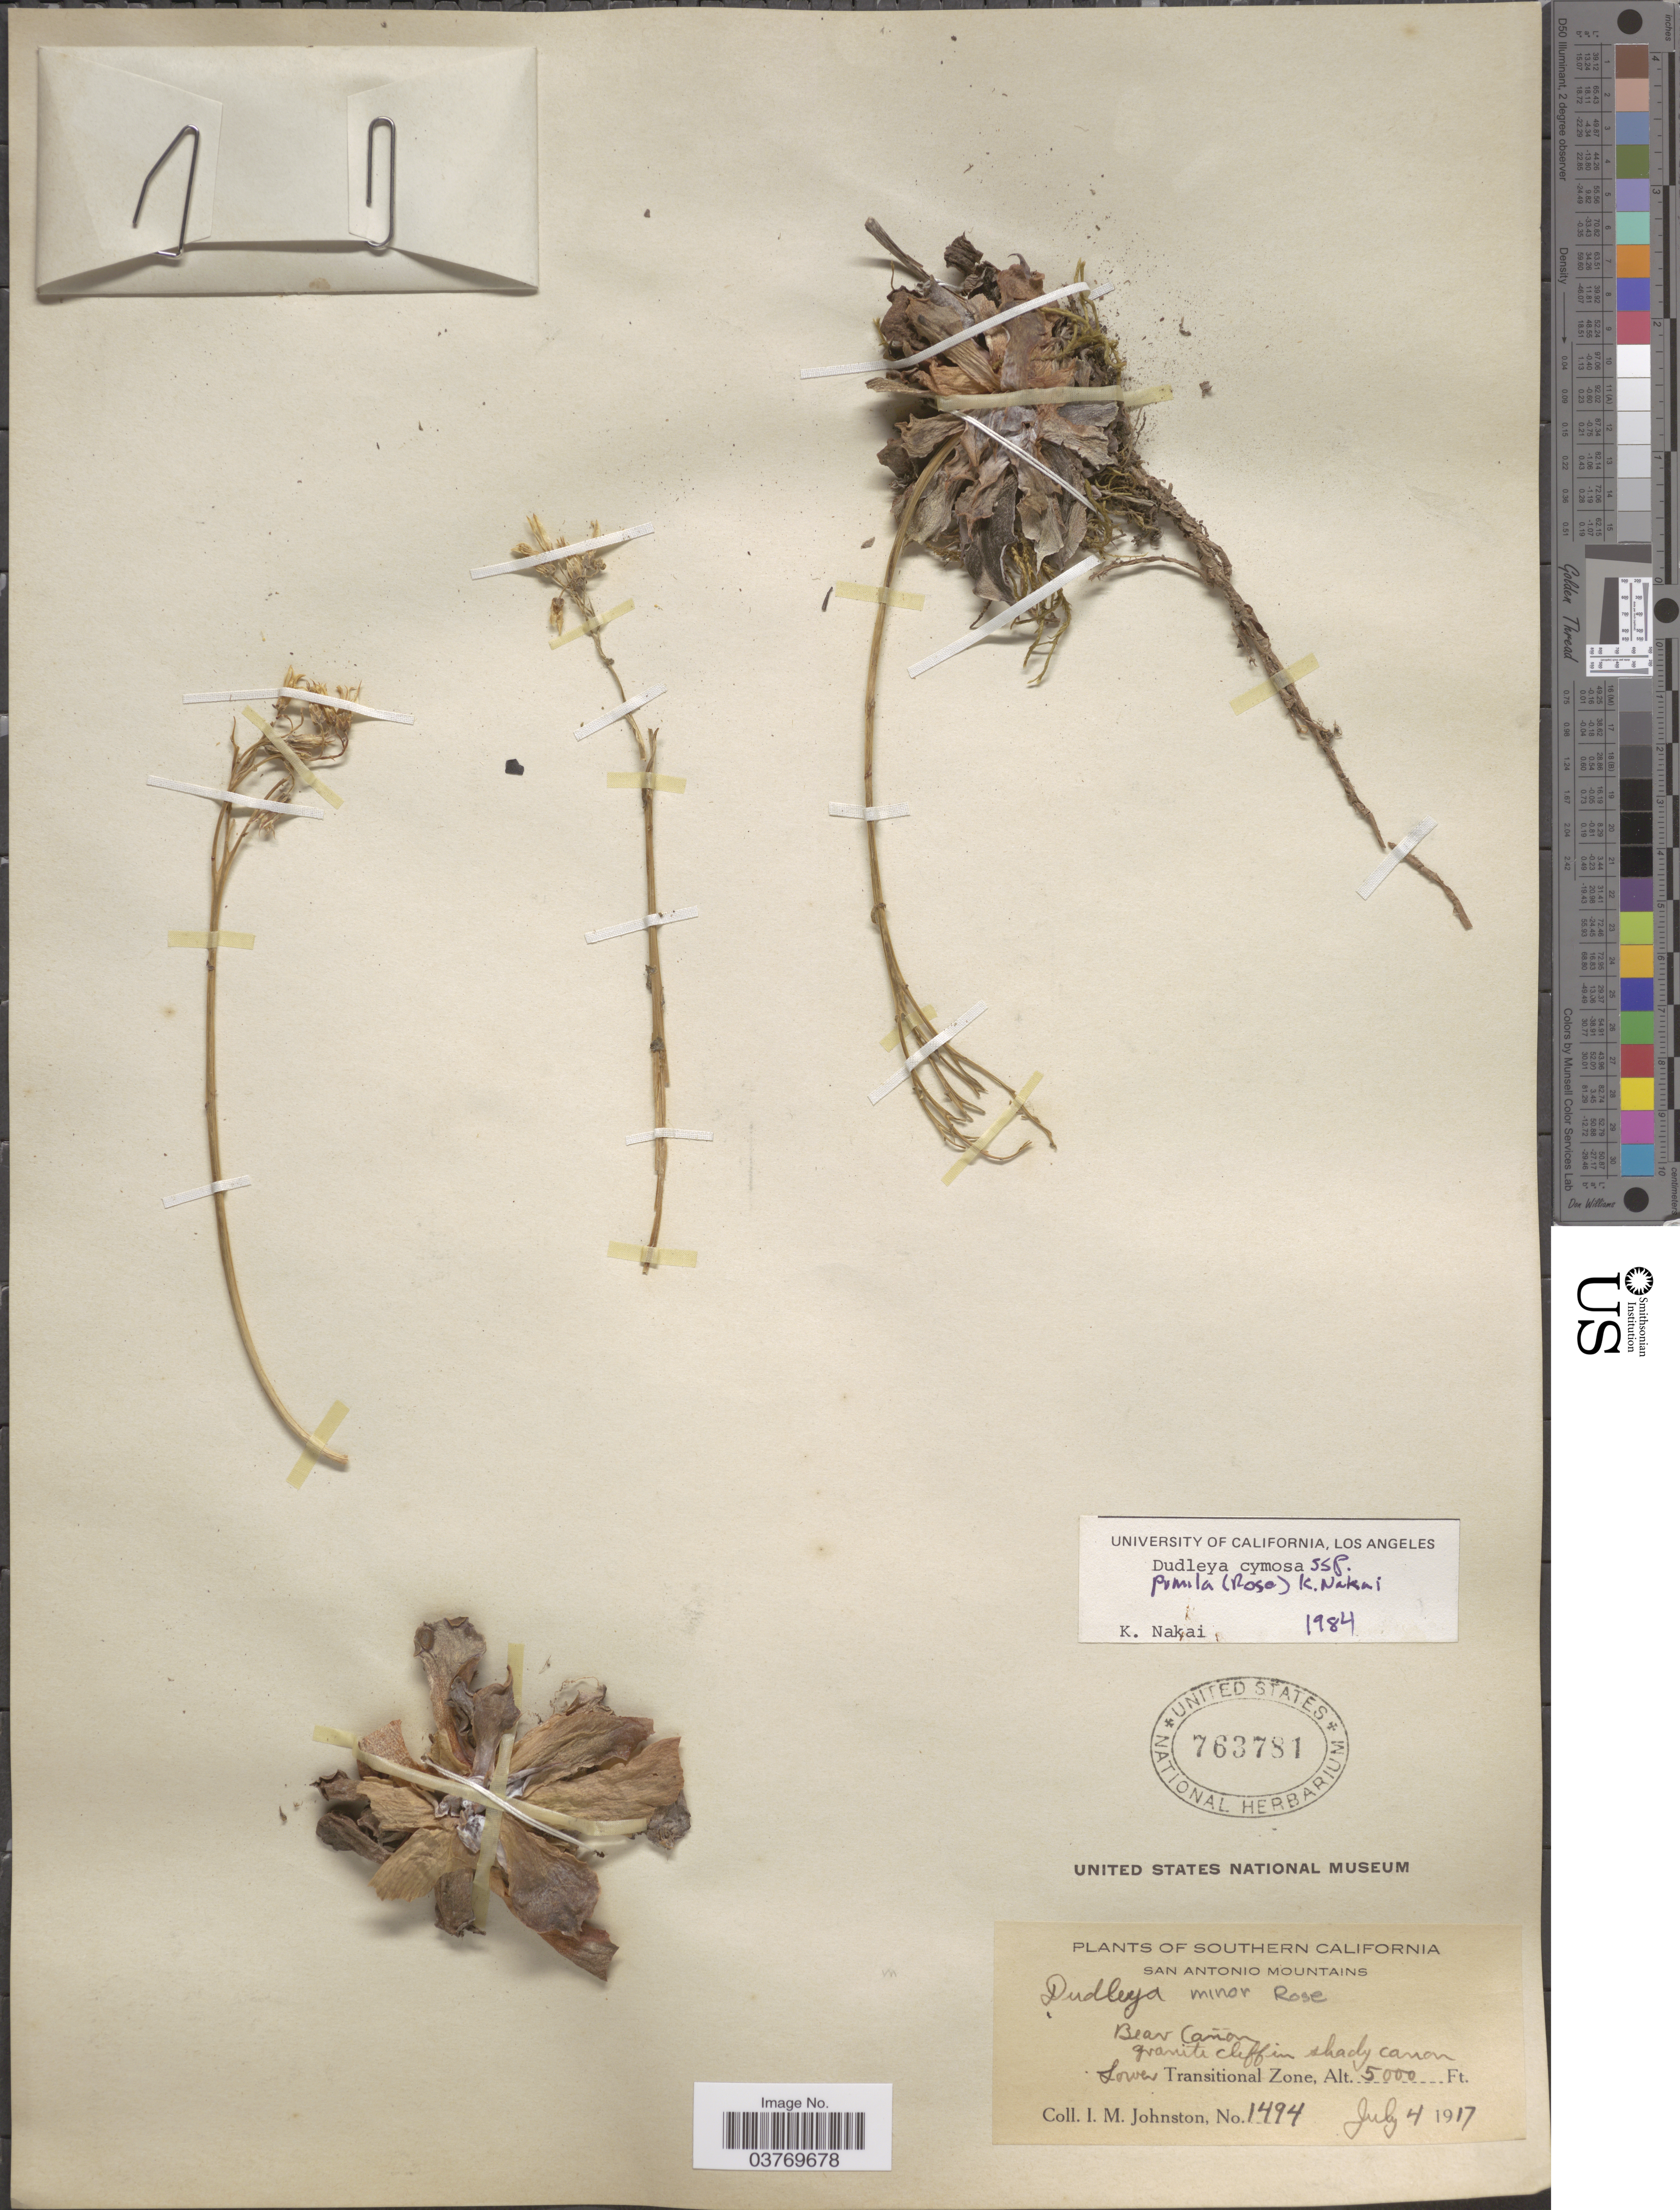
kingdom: Plantae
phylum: Tracheophyta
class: Magnoliopsida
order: Saxifragales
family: Crassulaceae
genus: Dudleya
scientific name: Dudleya cymosa subsp. pumila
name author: (Rose) K.M. Nakai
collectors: I.M. Johnston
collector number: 1494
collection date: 1917-07-04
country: United States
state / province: California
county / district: Los Angeles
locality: Southern California. San Antonio Mountains. Bear Cañon.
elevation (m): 1524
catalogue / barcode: US 763781